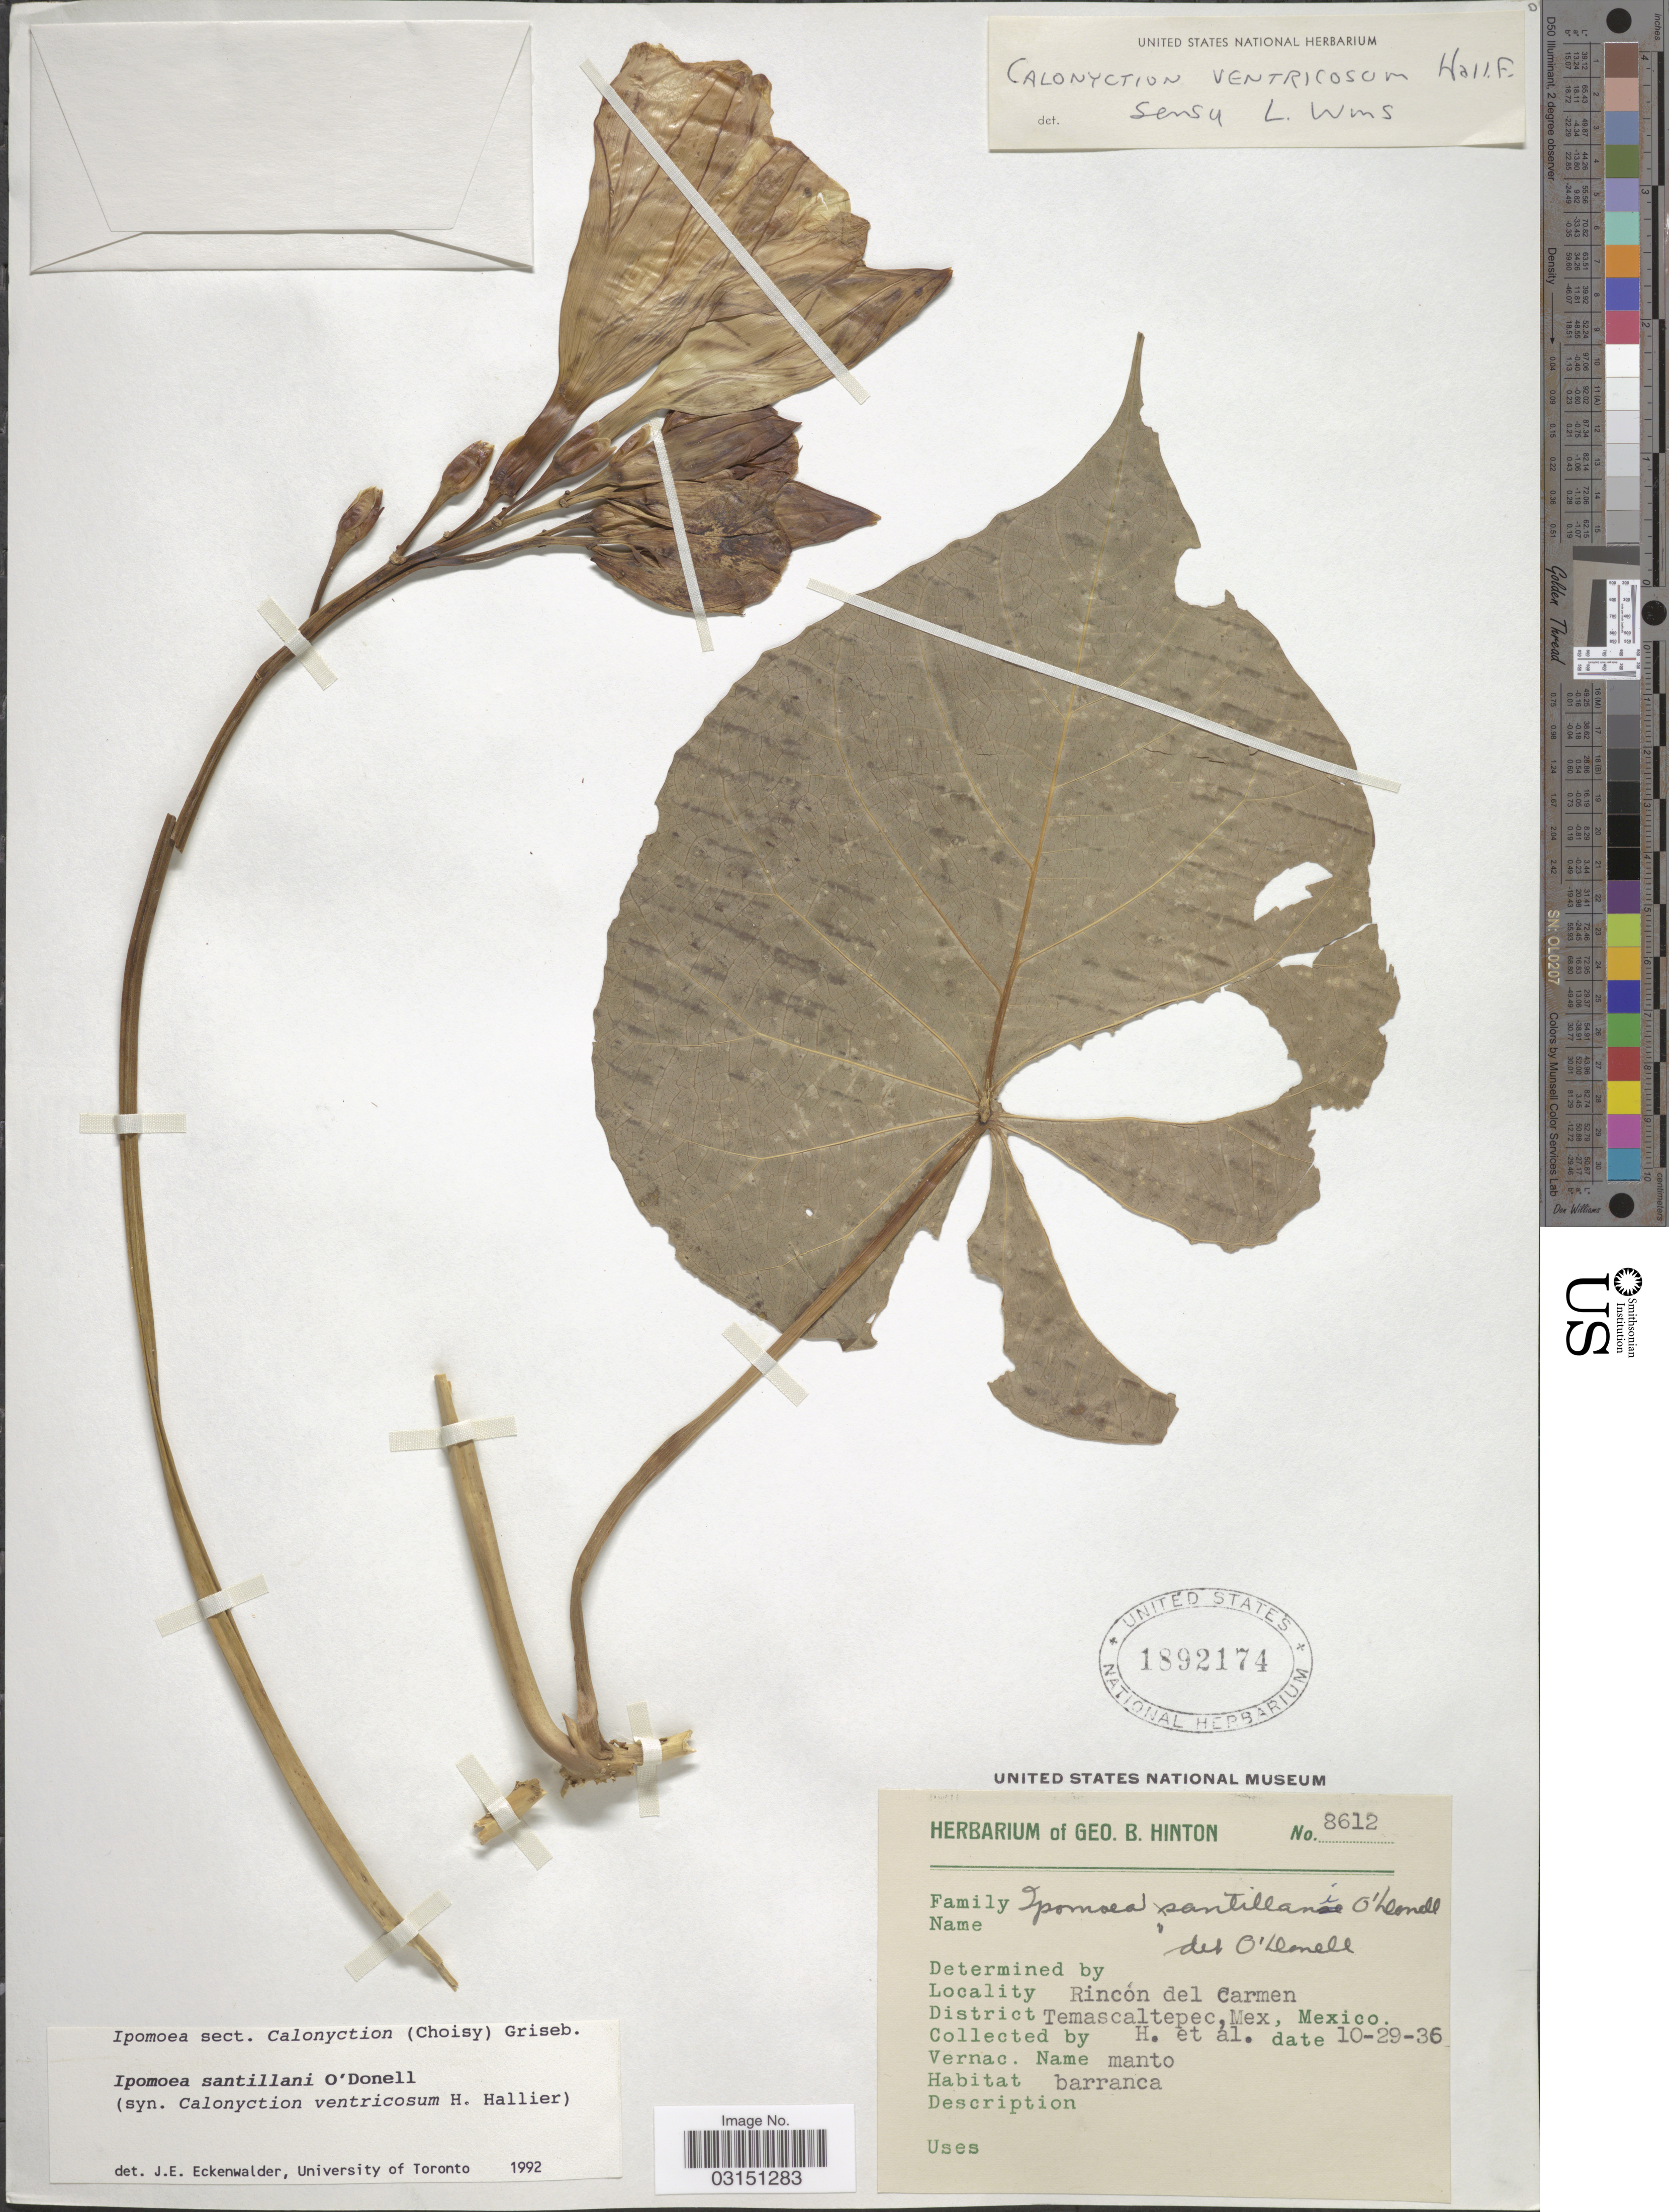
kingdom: Plantae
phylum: Tracheophyta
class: Magnoliopsida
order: Solanales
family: Convolvulaceae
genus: Ipomoea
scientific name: Ipomoea santillanii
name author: O'Donell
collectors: G. B. Hinton & et al.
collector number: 8612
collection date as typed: Transcribed d/m/y: 29/10/36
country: Mexico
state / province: México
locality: Rincón del Carmen, District Temascaltepec, Mex.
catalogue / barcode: US 1892174